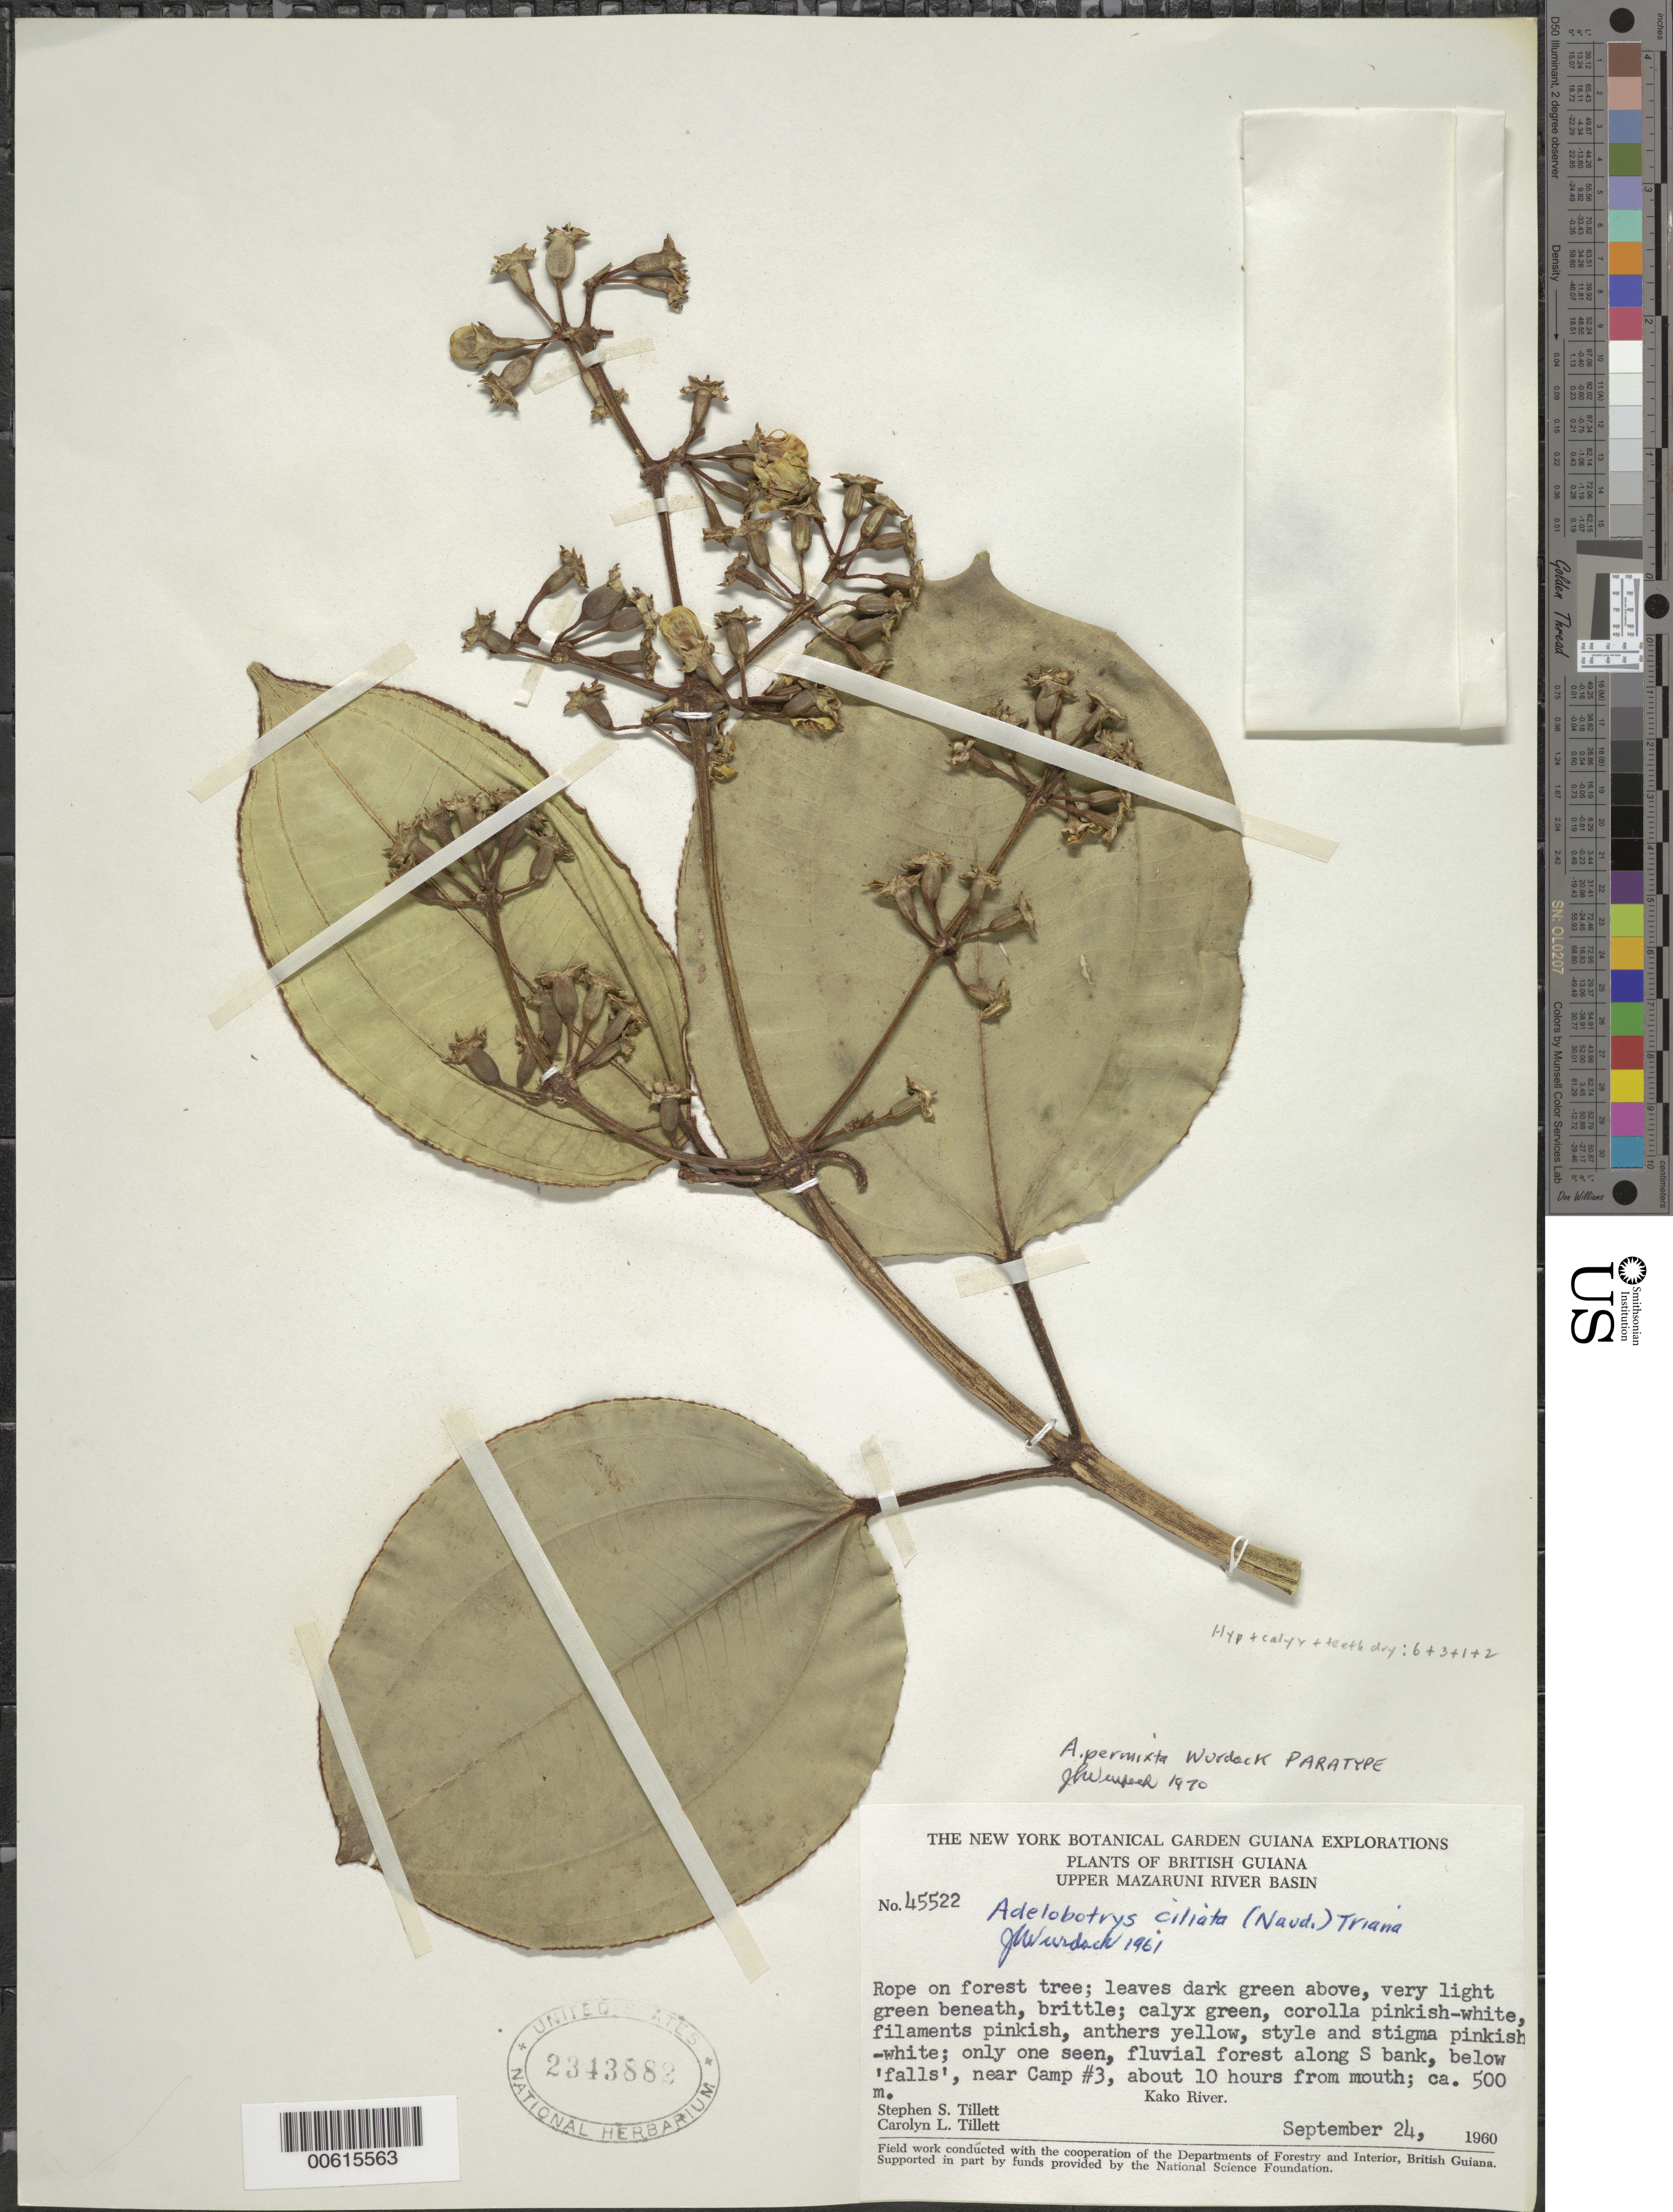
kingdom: Plantae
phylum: Tracheophyta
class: Magnoliopsida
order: Myrtales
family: Melastomataceae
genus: Adelobotrys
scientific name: Adelobotrys permixta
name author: Wurdack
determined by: Wurdack, John J., (US), US (UNITED STATES)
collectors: S. S. Tillett, C. L. Tillett & R. Boyan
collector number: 45522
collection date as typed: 24-Sep-60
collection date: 1960-09-24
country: Guyana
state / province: Cuyuni-Mazaruni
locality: Camp #3, 1/2 mile below 'falls' of Kako R., S bank, about 10 hours from mouth, Upper Mazaruni R basin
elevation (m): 500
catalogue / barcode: US 2343882